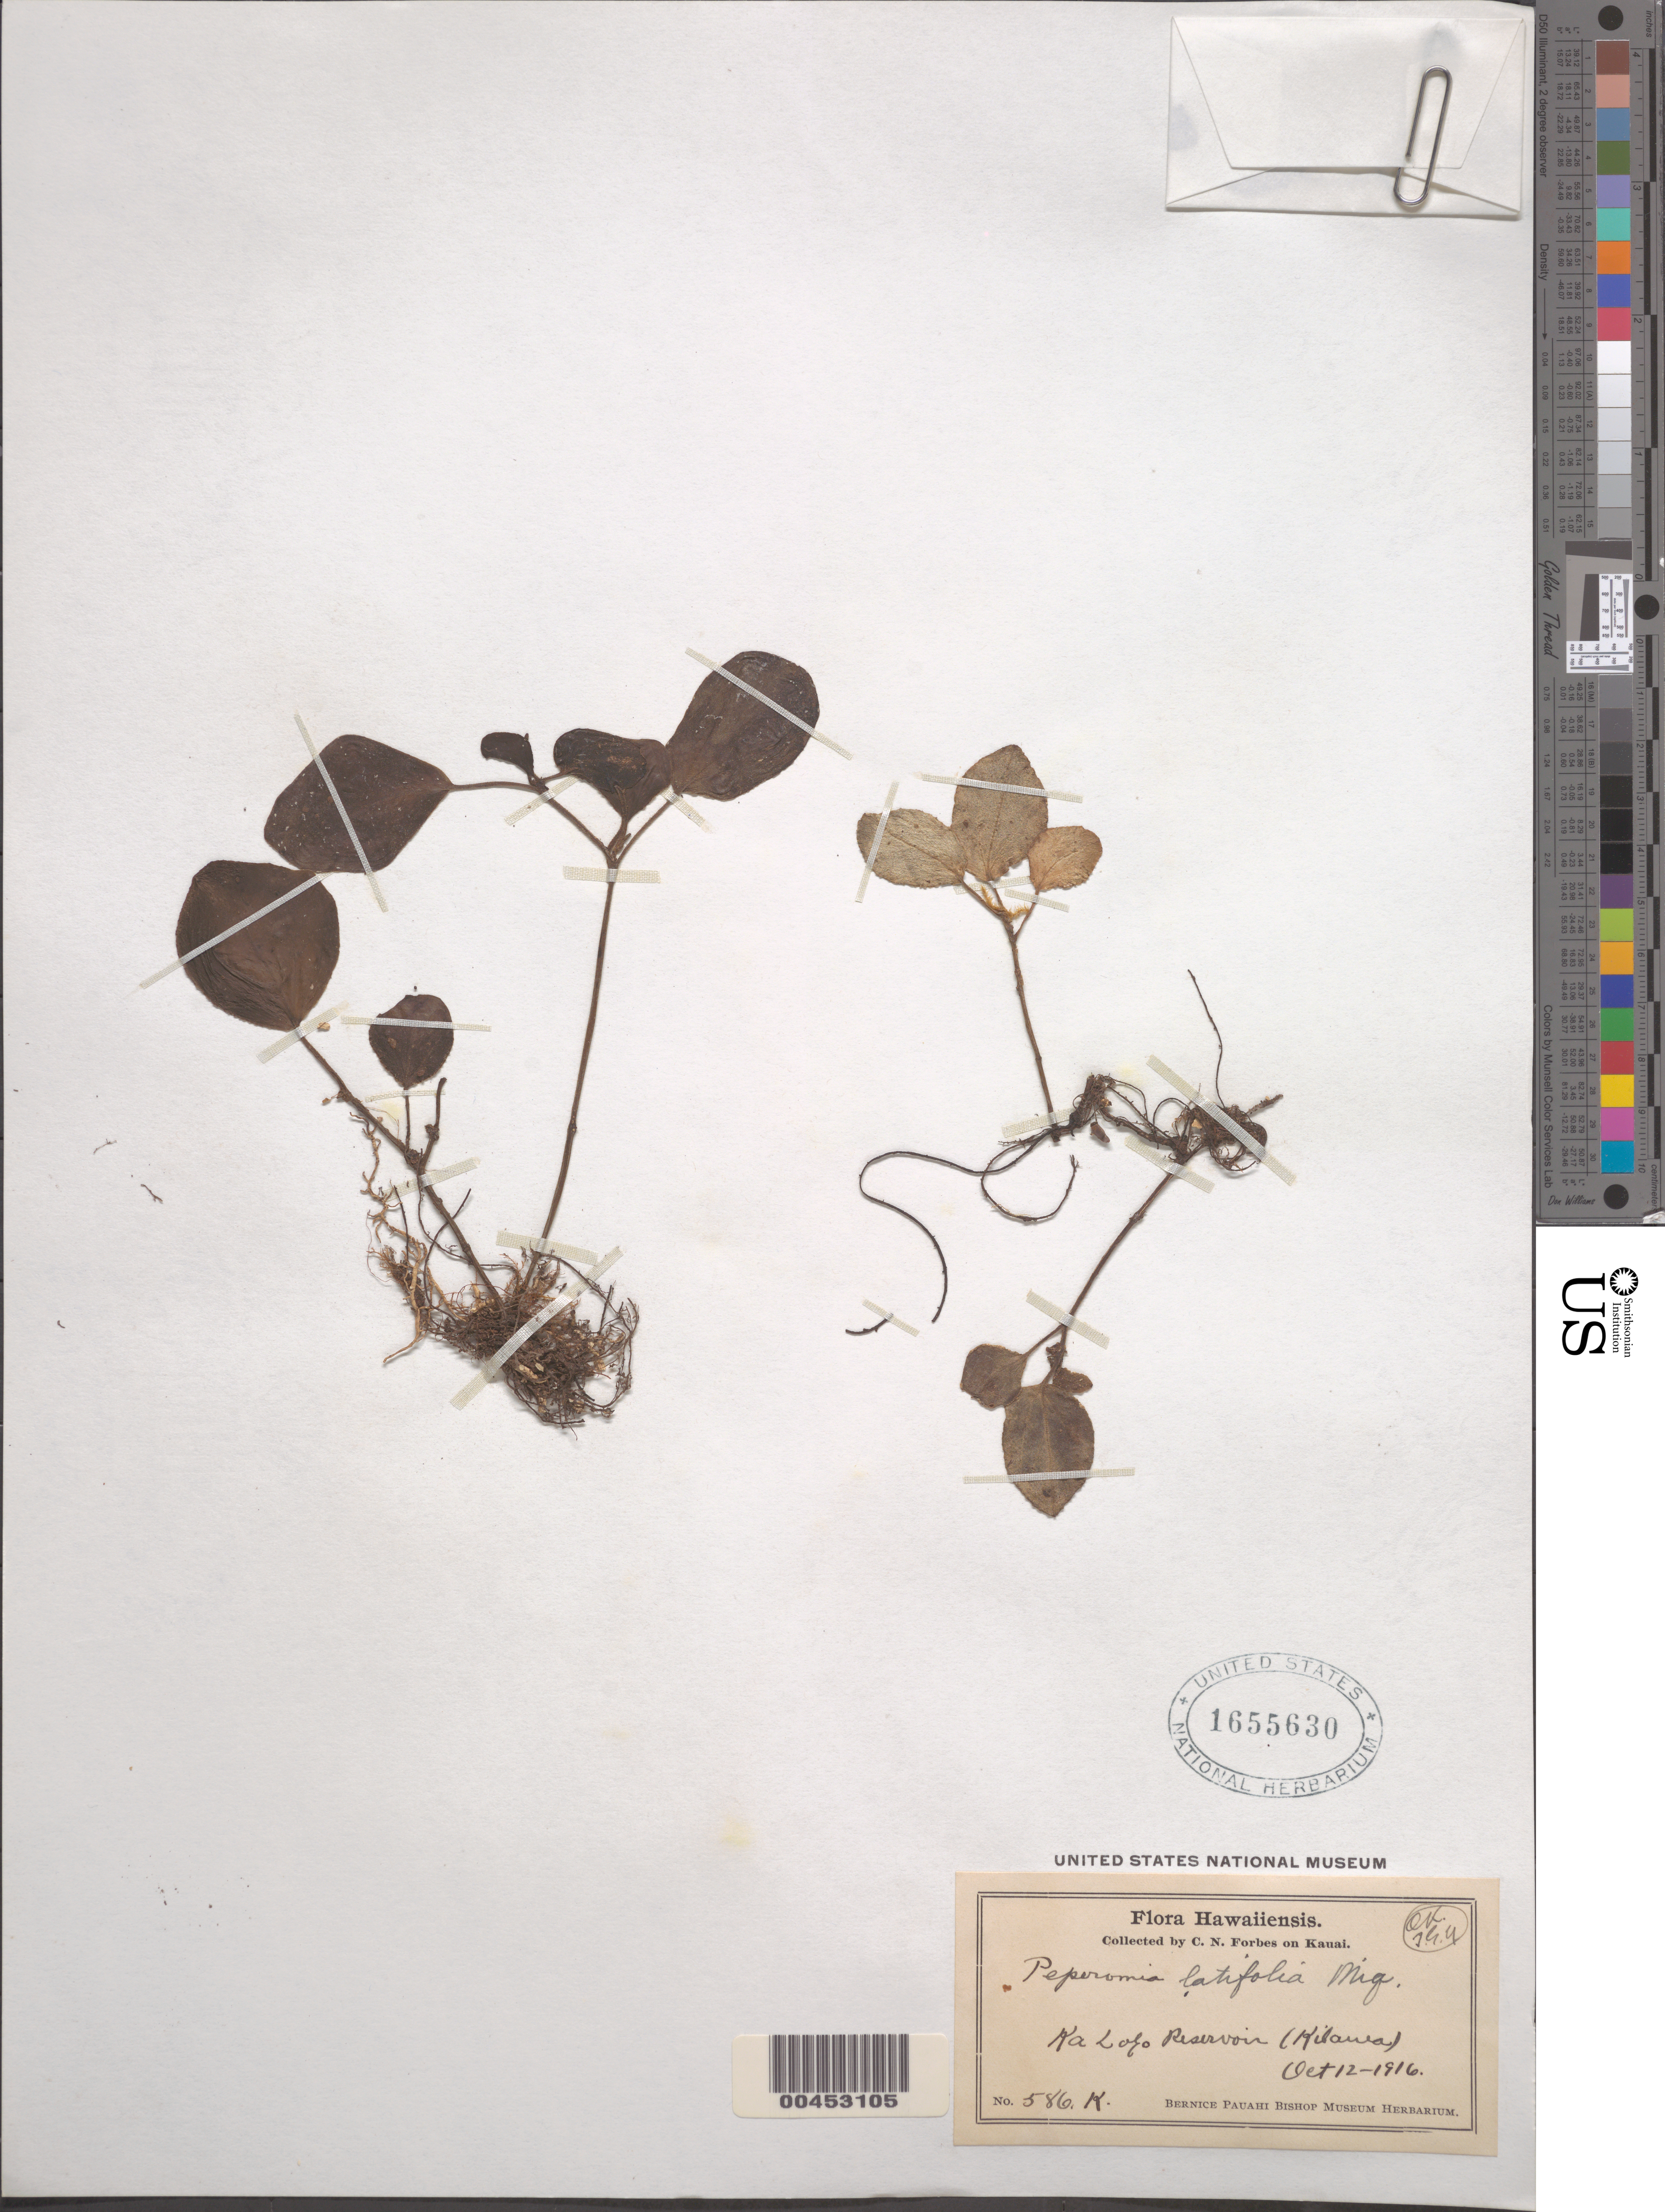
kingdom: Plantae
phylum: Tracheophyta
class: Magnoliopsida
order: Piperales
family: Piperaceae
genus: Peperomia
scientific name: Peperomia latifolia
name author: Miq.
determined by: Y., T. G.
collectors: C. N. Forbes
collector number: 586.K.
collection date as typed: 12 Oct 1916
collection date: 1916-10-12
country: United States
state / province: Hawaii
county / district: Kauai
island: Kaua'i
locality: Ka Loko Reservoir (Kilauea)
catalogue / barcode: US 1655630